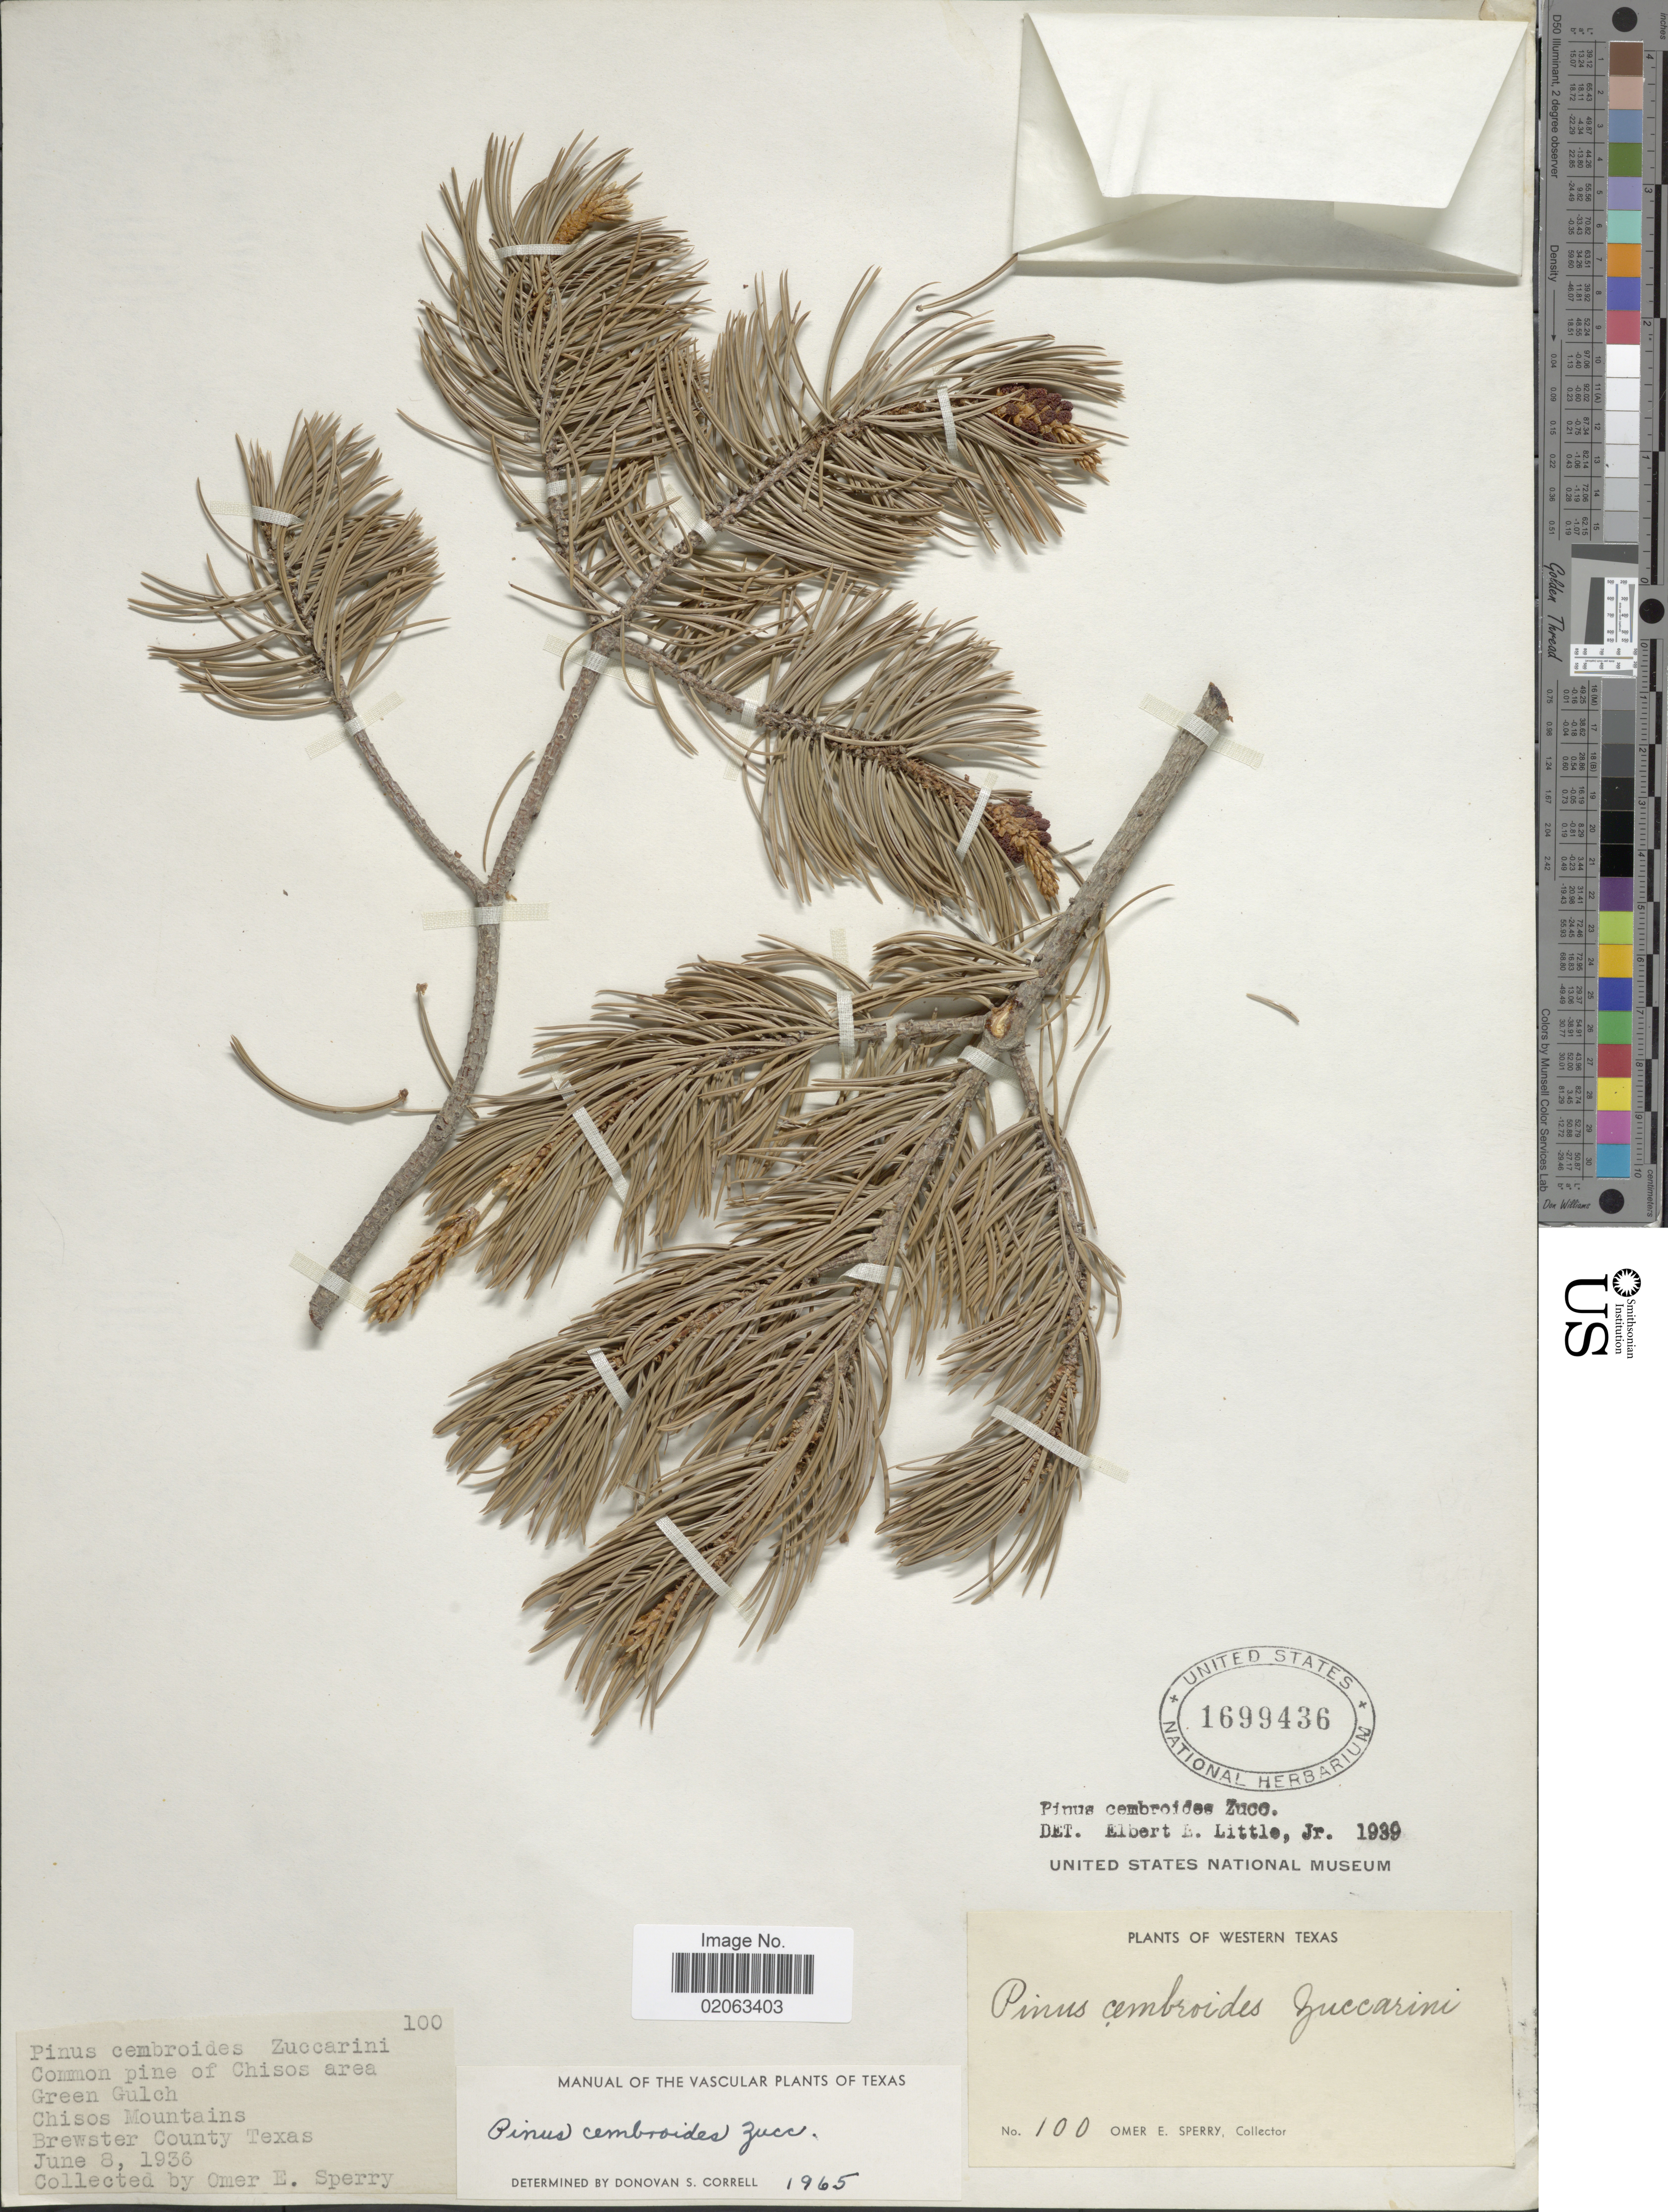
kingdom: Plantae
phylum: Tracheophyta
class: Pinopsida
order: Pinales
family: Pinaceae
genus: Pinus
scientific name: Pinus cembroides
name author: Zucc.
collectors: O. E. Sperry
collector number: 100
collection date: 1936-06-08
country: United States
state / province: Texas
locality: Western Texas, Chisos Mountains Brewster County, Texas.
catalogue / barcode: US 1699436